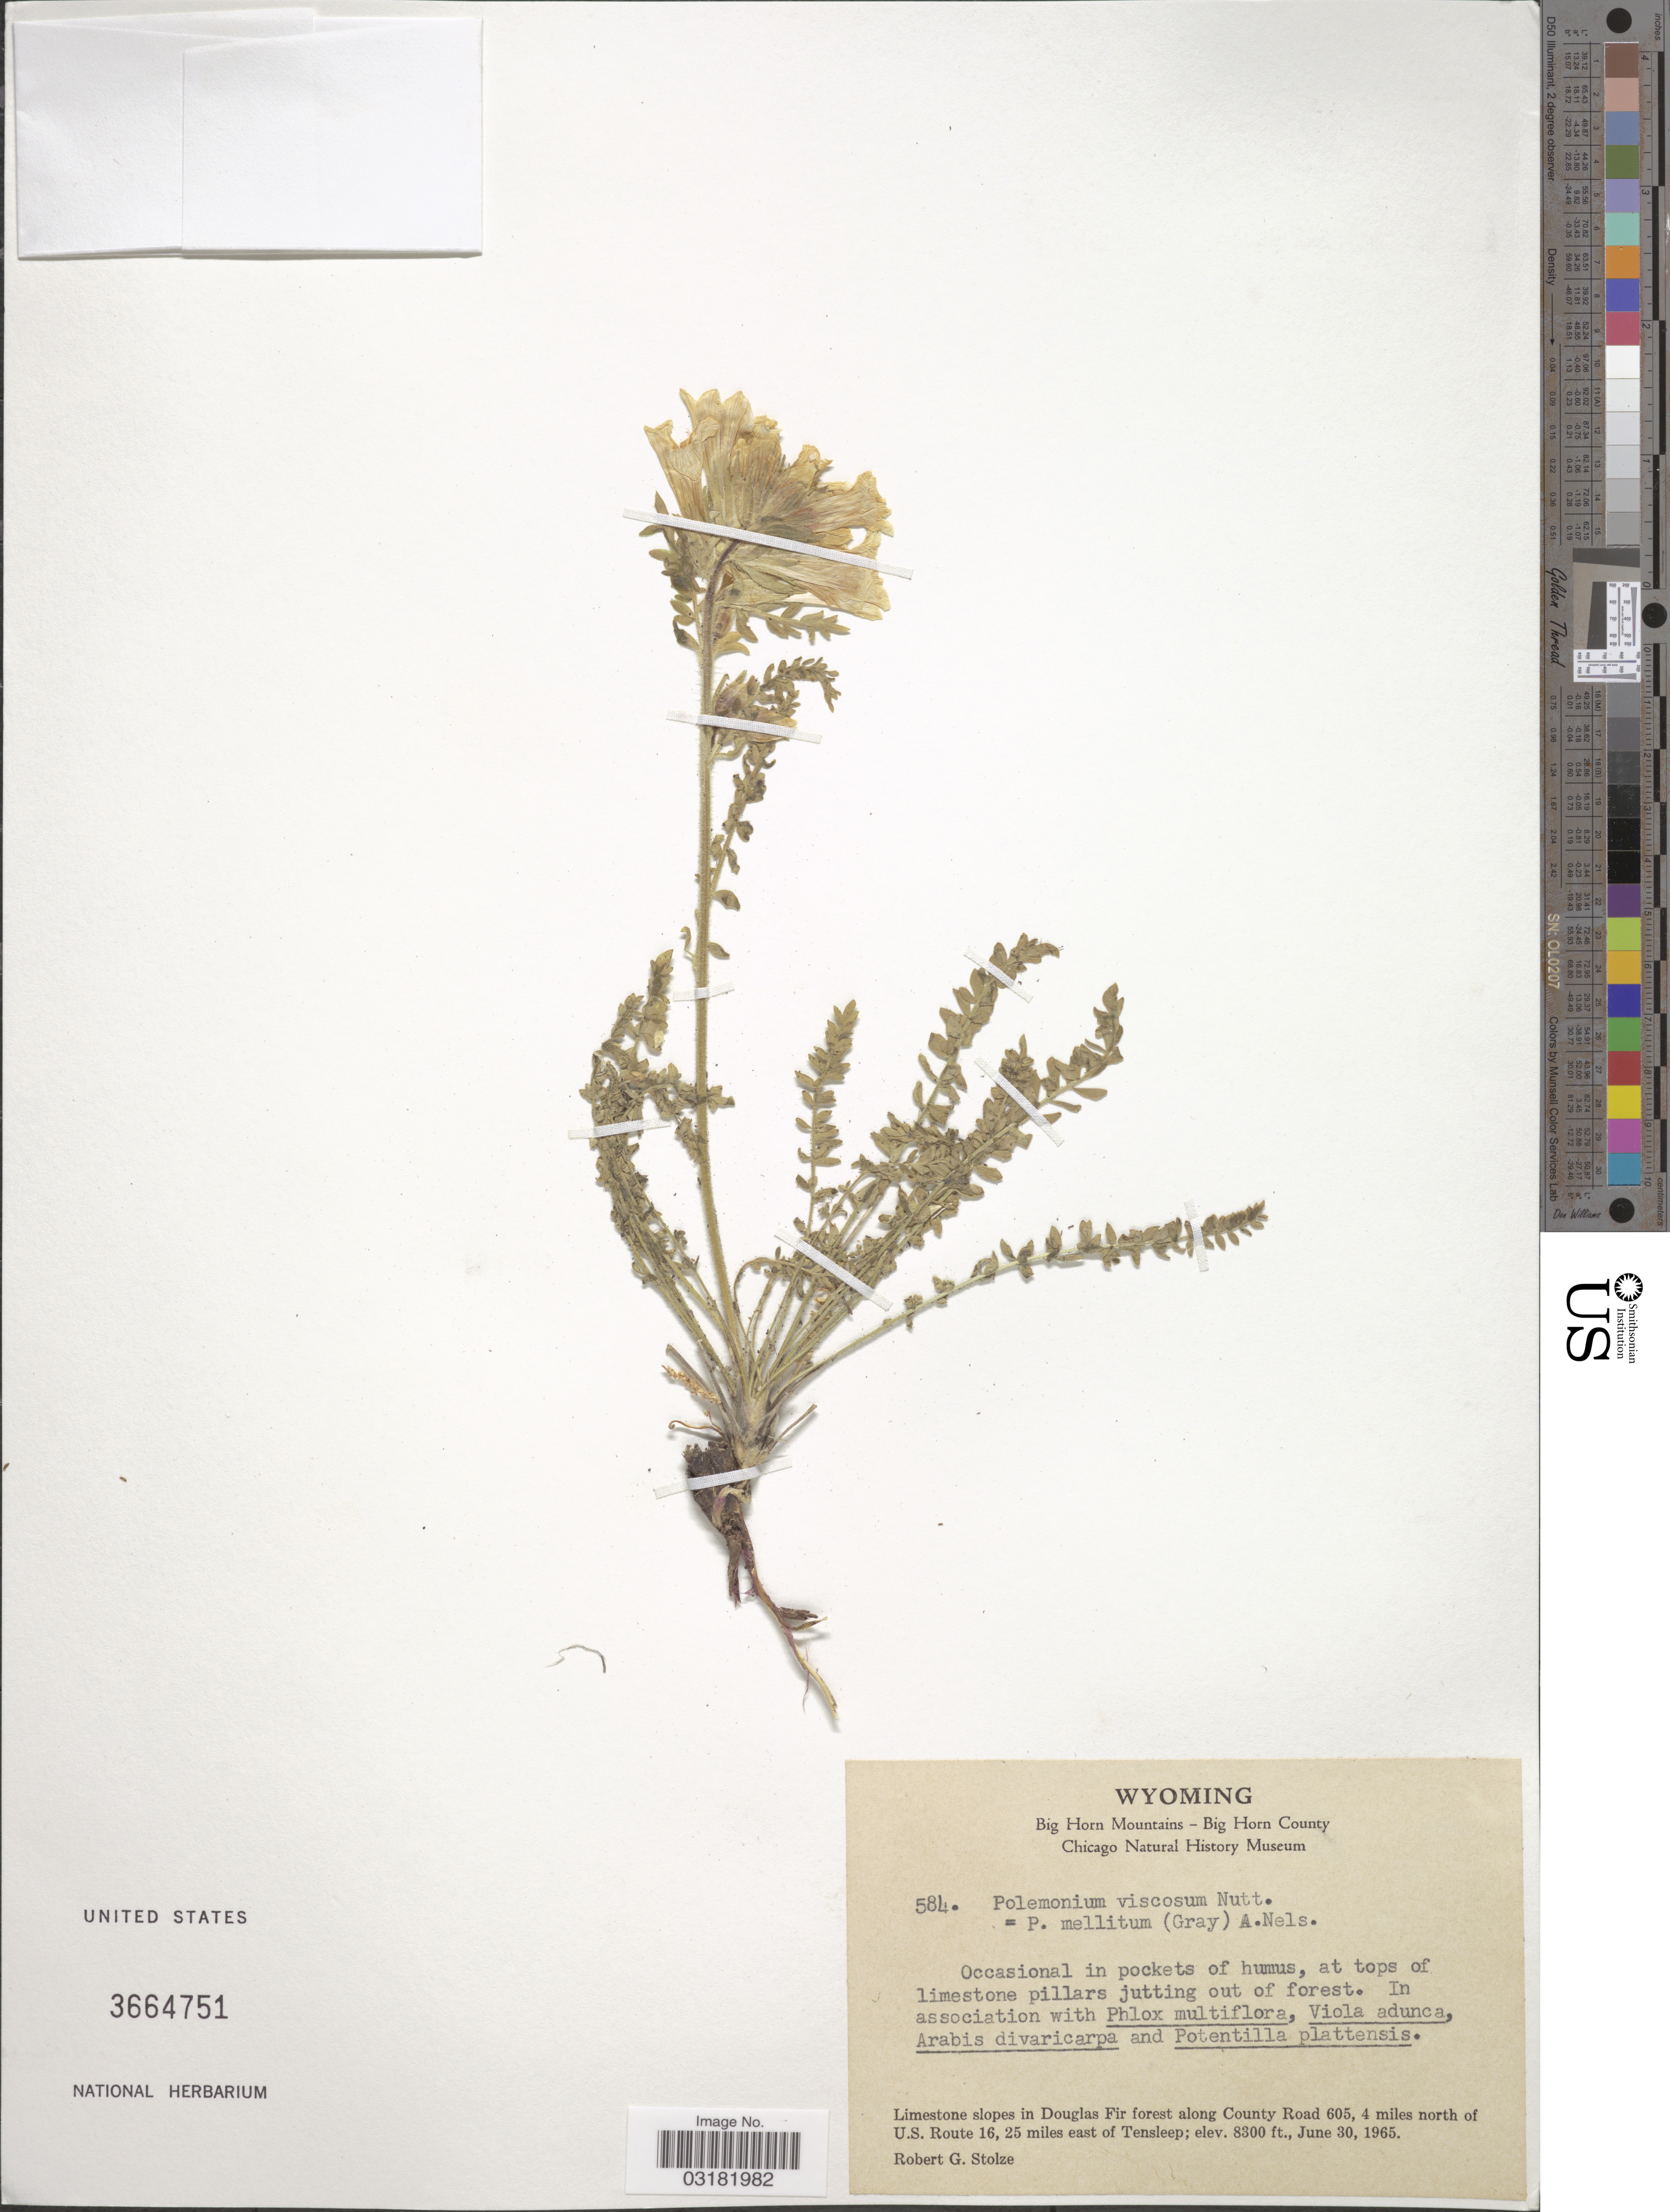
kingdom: Plantae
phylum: Tracheophyta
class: Magnoliopsida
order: Ericales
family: Polemoniaceae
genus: Polemonium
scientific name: Polemonium viscosum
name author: Nutt.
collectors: R. G. Stolze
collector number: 584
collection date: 1965-06-30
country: United States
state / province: Wyoming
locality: Limestone slopes in Douglas Fir forest along County Road 605, 4 miles north of U.S. Route 16, 25 miles east of Tensleep.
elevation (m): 2530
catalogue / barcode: US 3664751